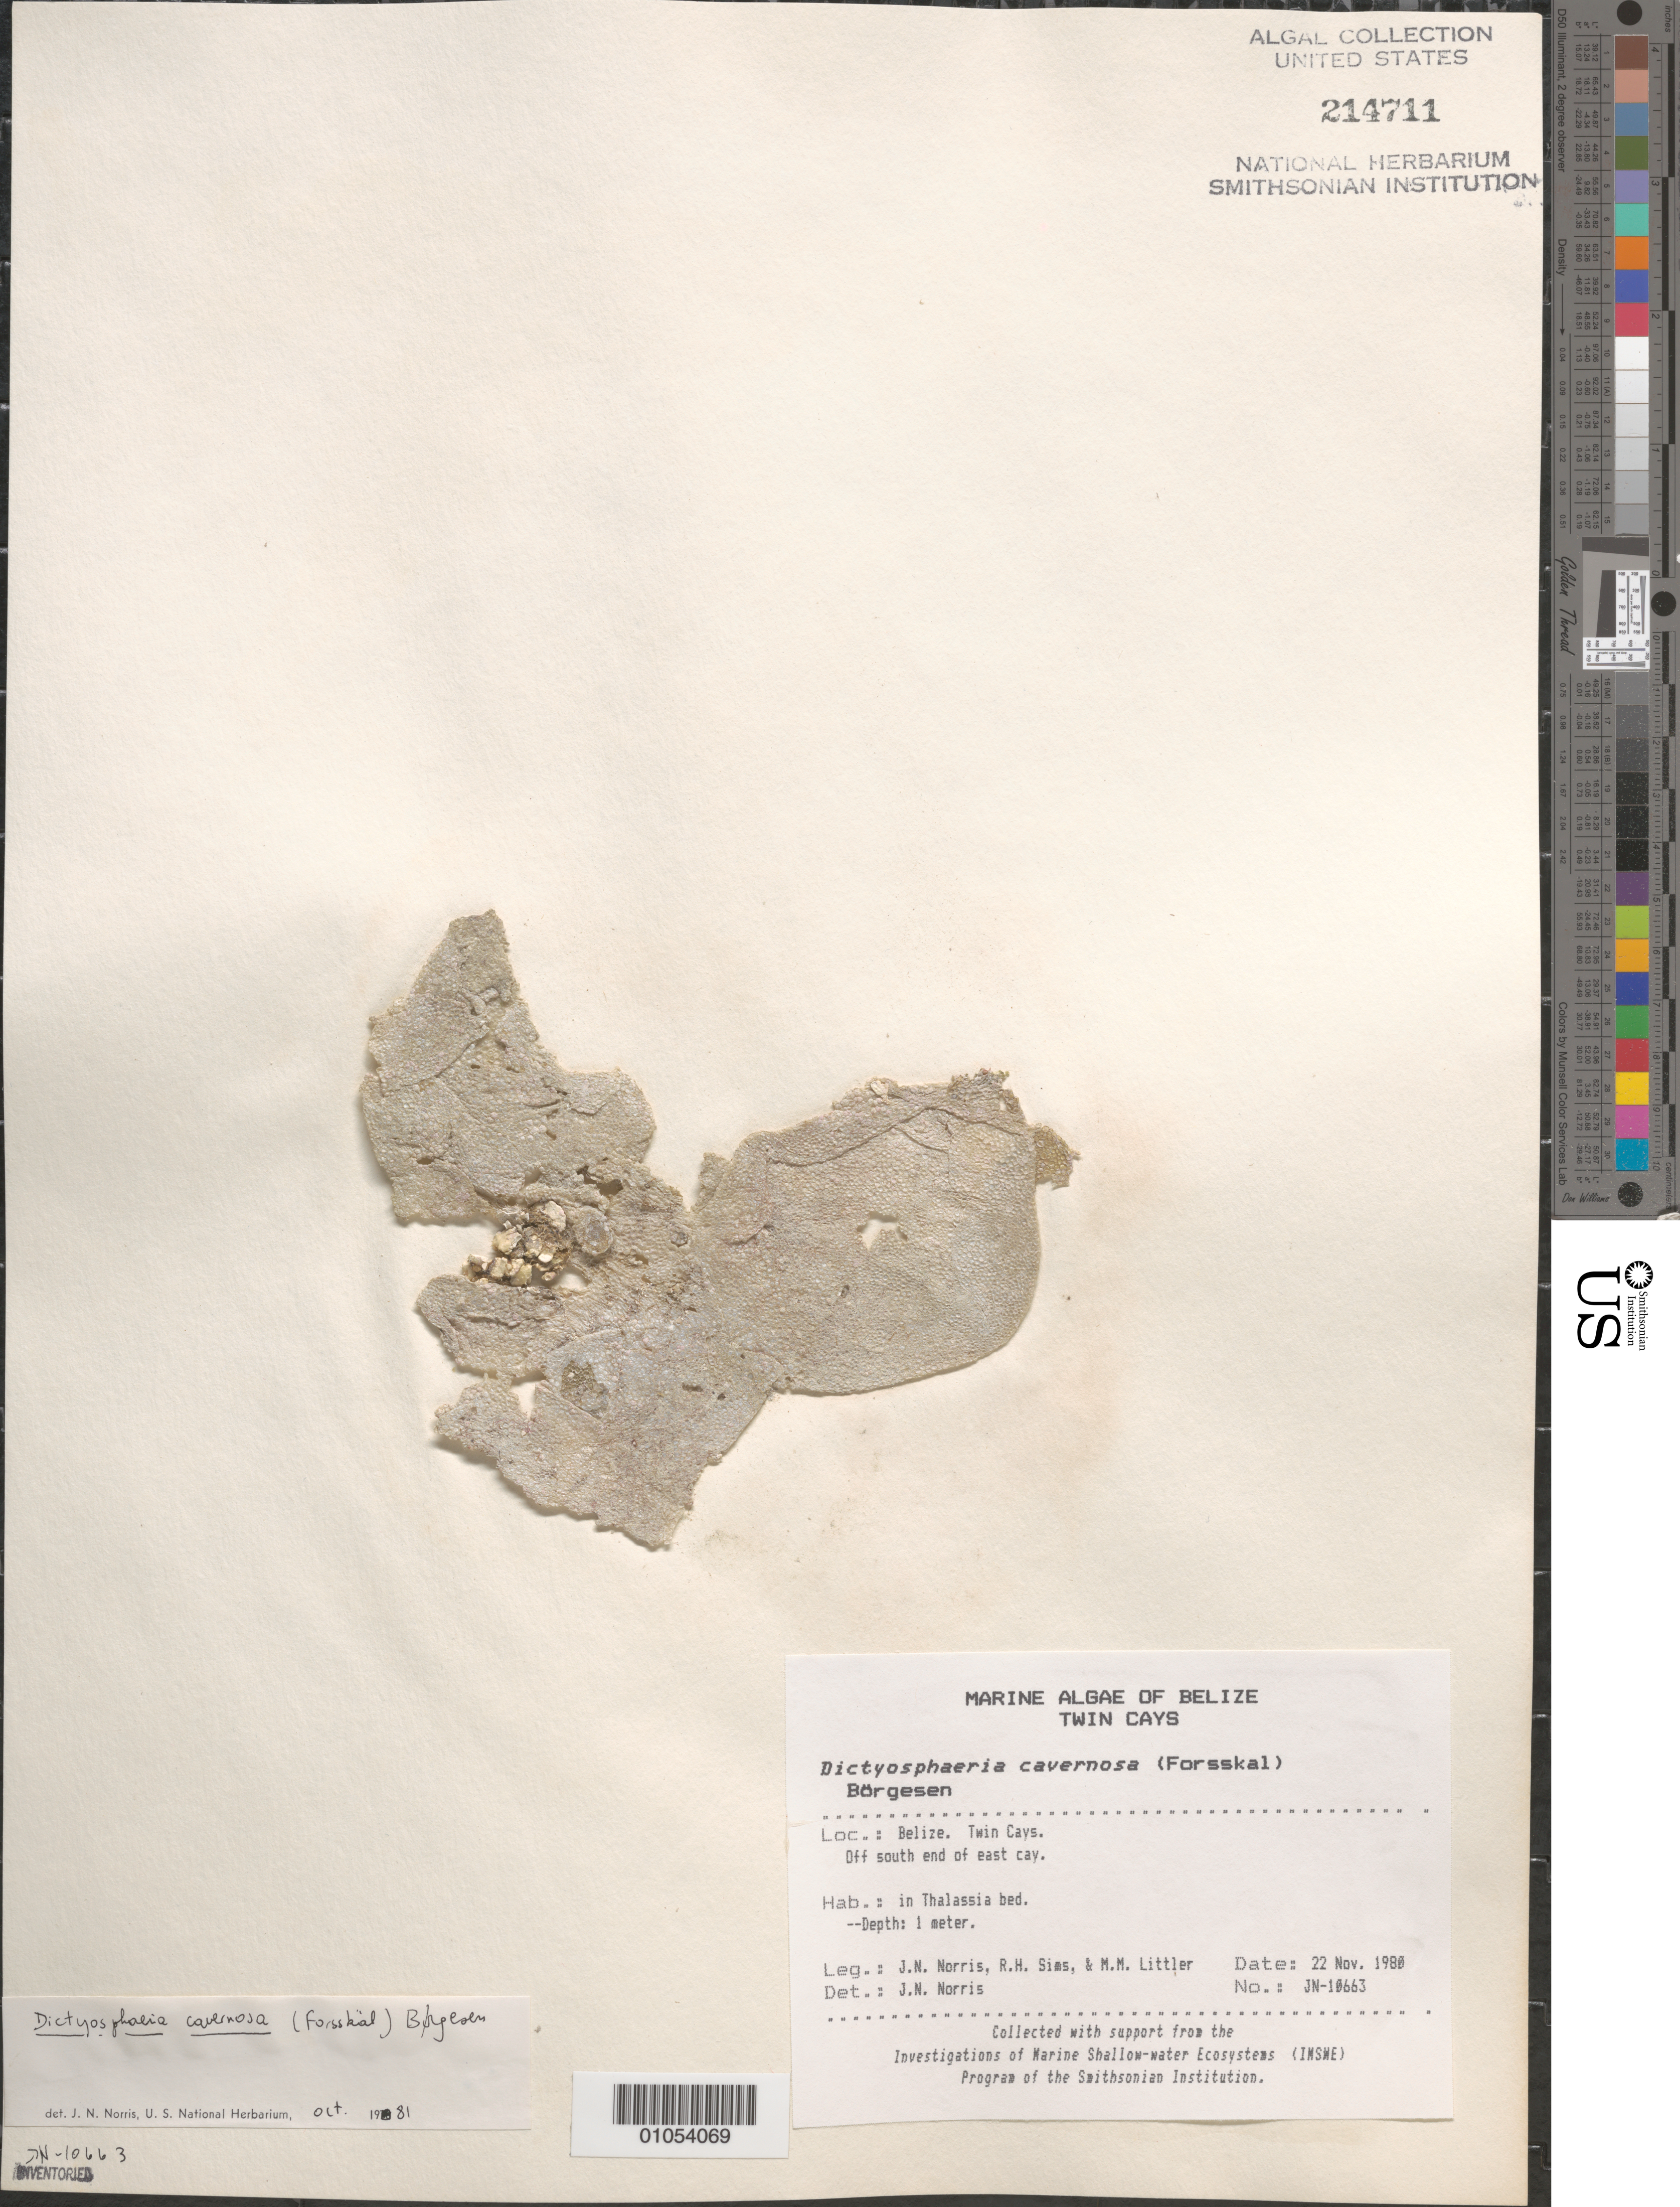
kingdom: Plantae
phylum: Chlorophyta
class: Ulvophyceae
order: Siphonocladales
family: Siphonocladaceae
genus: Dictyosphaeria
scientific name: Dictyosphaeria cavernosa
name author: (Forssk.) Børgesen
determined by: Norris, James N.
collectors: J. N. Norris, R. H. Sims & M. M. Littler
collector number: JN-10663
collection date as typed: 22 Nov 1980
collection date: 1980-11-22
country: Belize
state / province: Stann Creek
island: East Cay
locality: Off south end of east cay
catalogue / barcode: US 214711